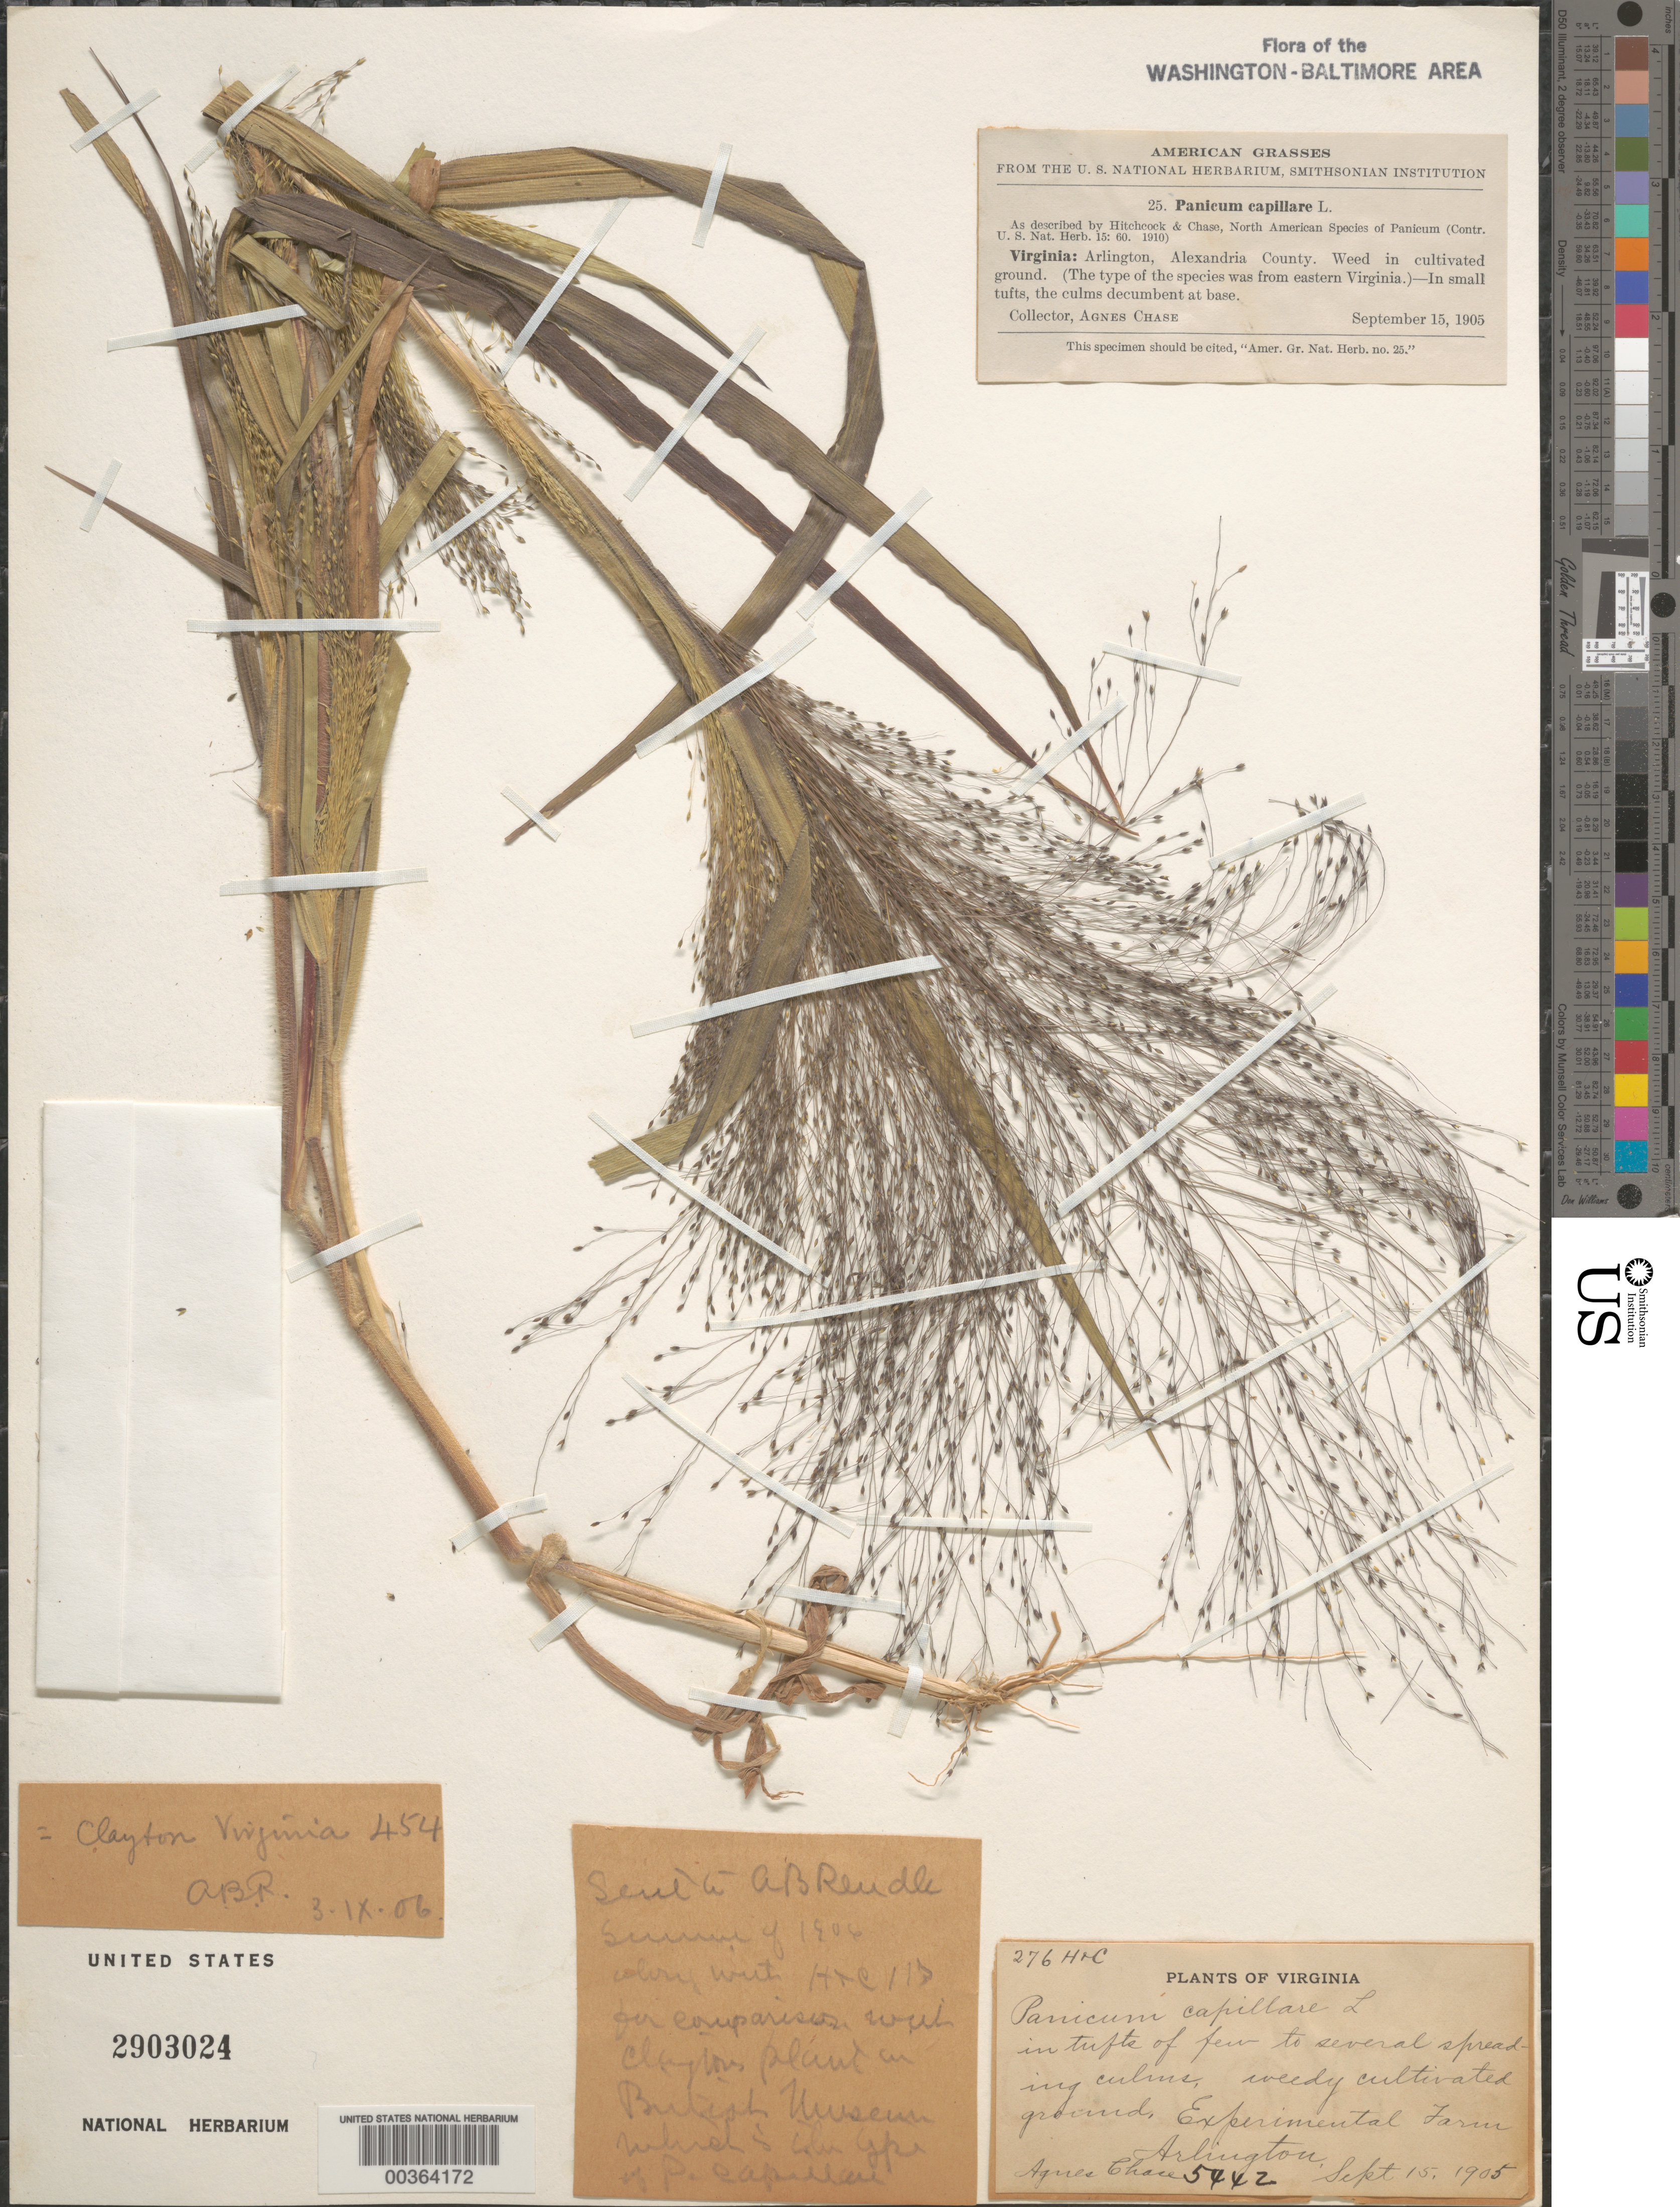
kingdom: Plantae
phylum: Tracheophyta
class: Liliopsida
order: Poales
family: Poaceae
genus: Panicum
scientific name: Panicum capillare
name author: L.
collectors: A. Chase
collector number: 5442 / 276HC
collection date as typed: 15 Sep 1905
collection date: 1905-09-15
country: United States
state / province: Virginia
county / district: Arlington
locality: Arlington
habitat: Weed in cultivated ground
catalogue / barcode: US 2903024